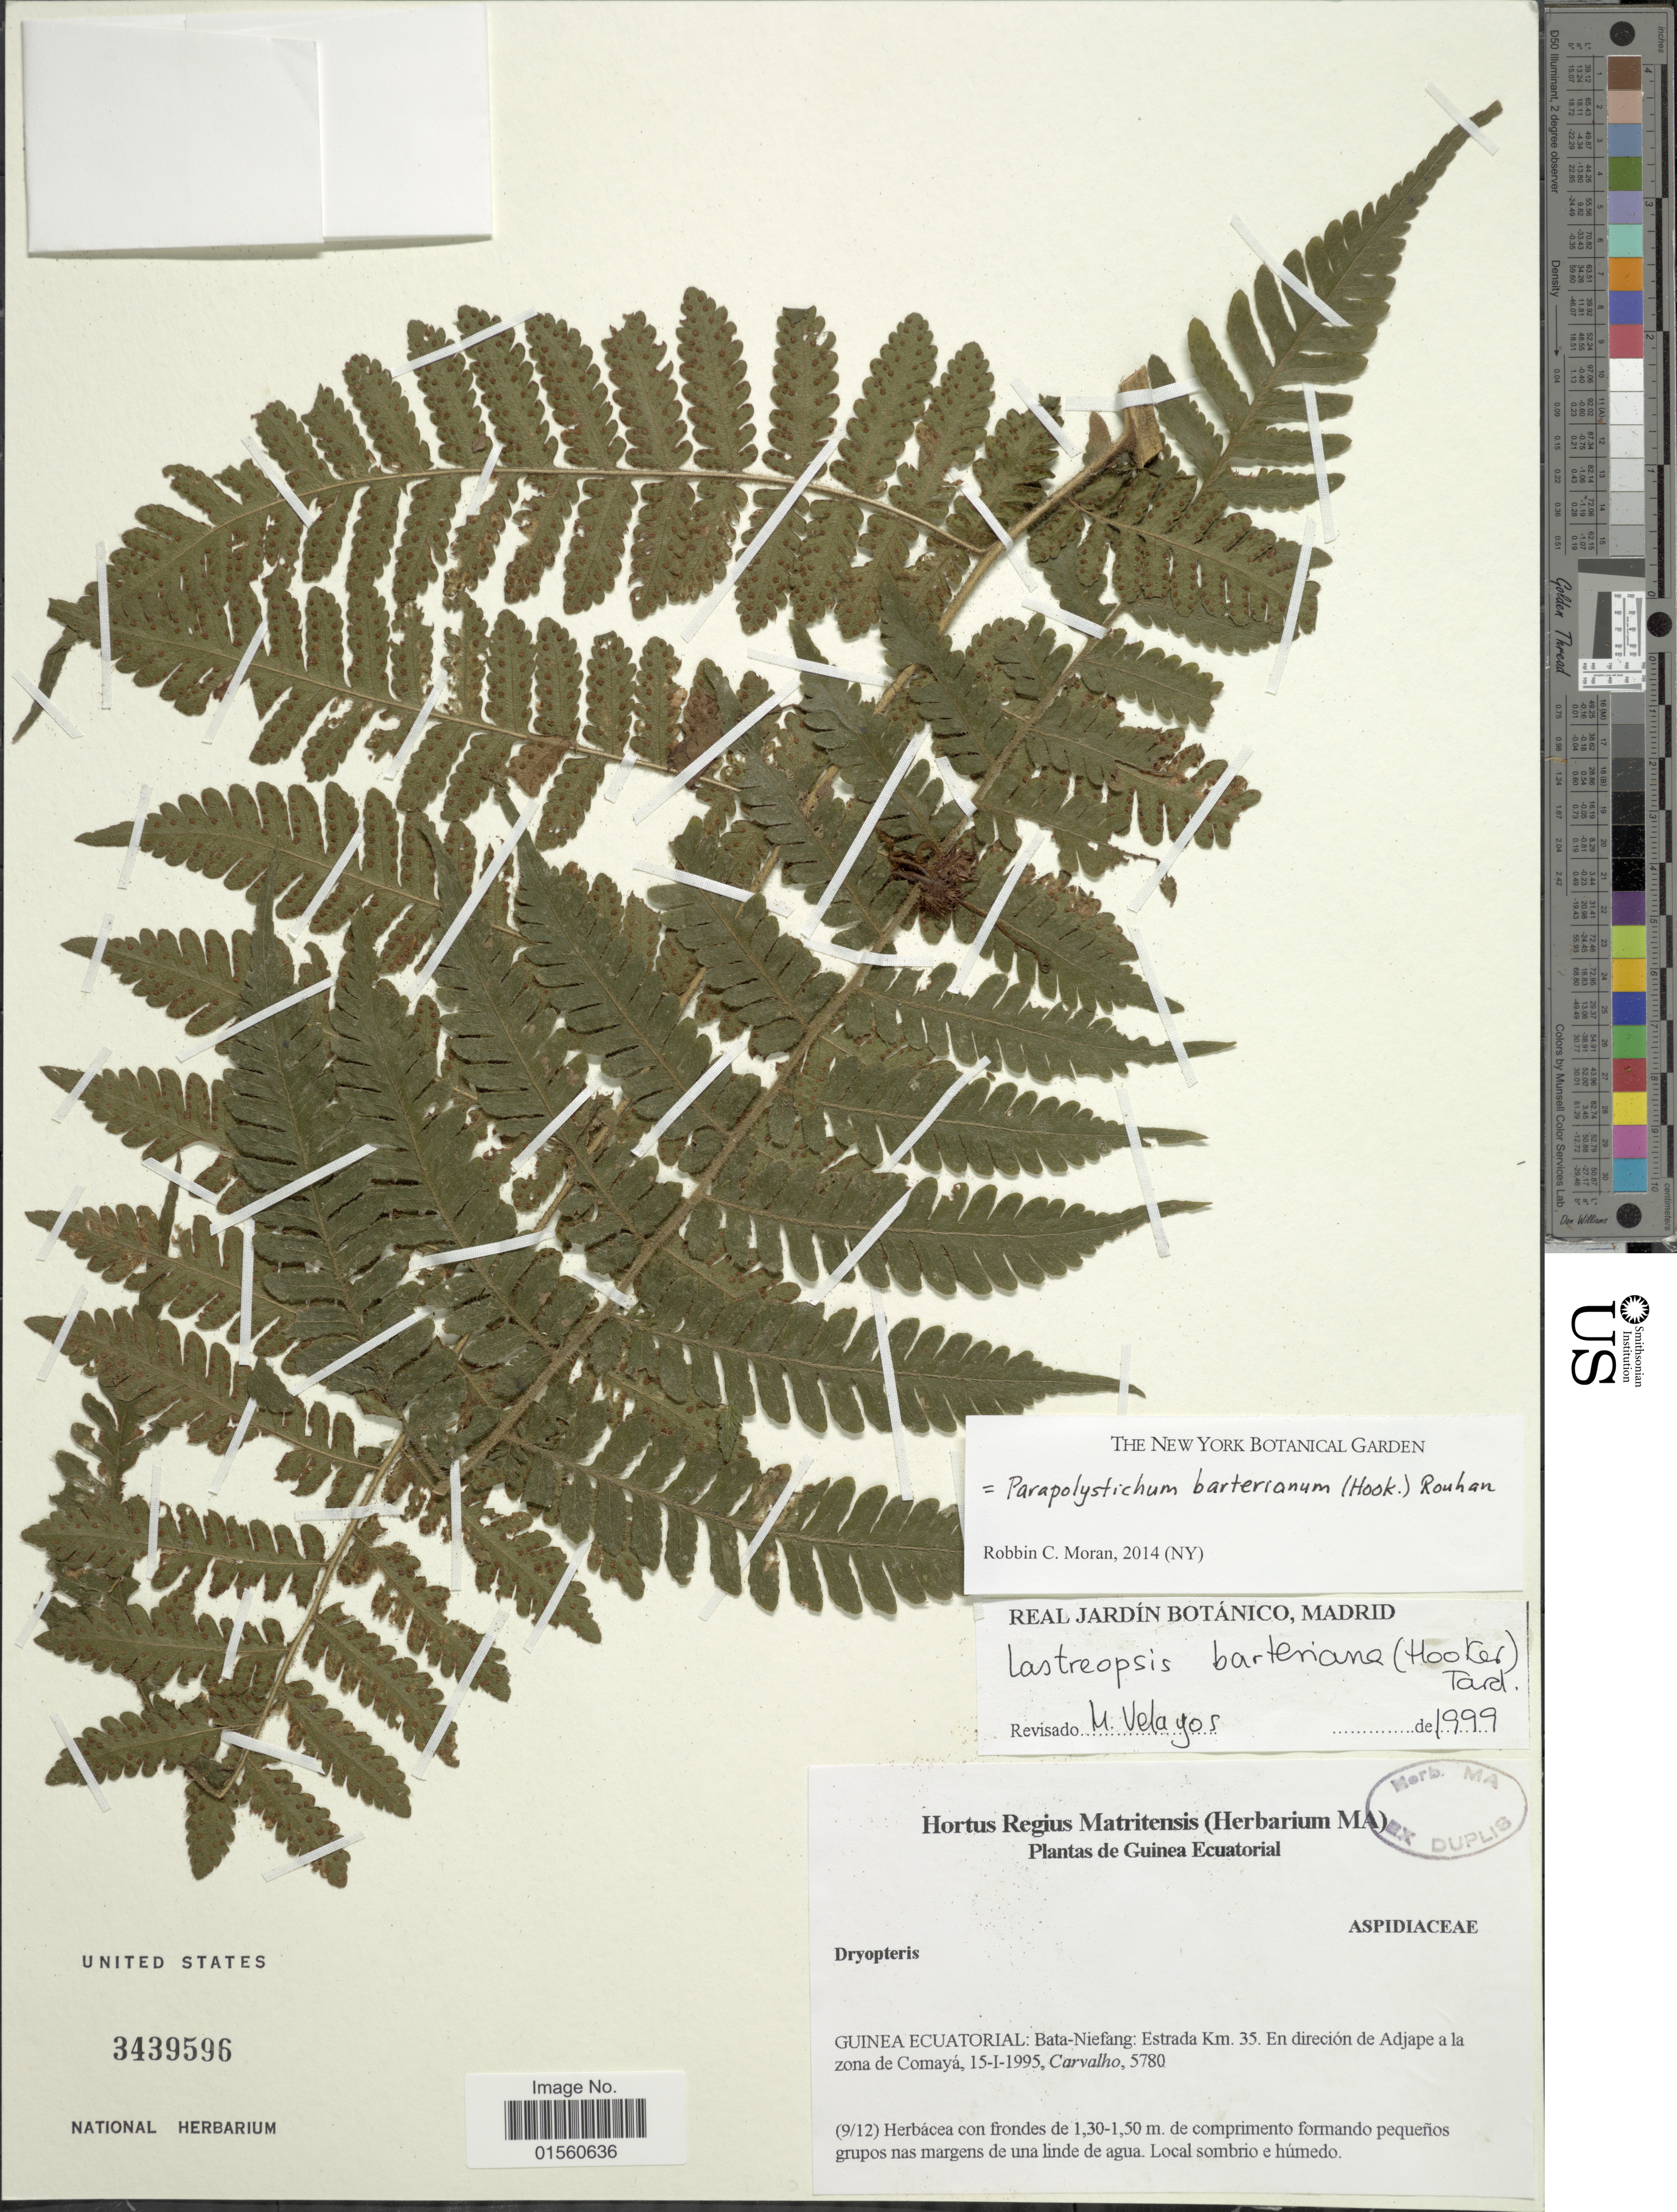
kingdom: Plantae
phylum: Tracheophyta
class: Polypodiopsida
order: Polypodiales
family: Dryopteridaceae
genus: Parapolystichum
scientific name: Parapolystichum barterianum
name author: (Hook.) Rouhan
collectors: Carvalho, --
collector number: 5780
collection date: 1995-01-15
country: Equatorial Guinea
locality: Guinea Ecuatorial: Bata-Niefang: Estrada Km. 35, en direction de Adjape a la zona de Comaya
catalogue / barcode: US 3439596